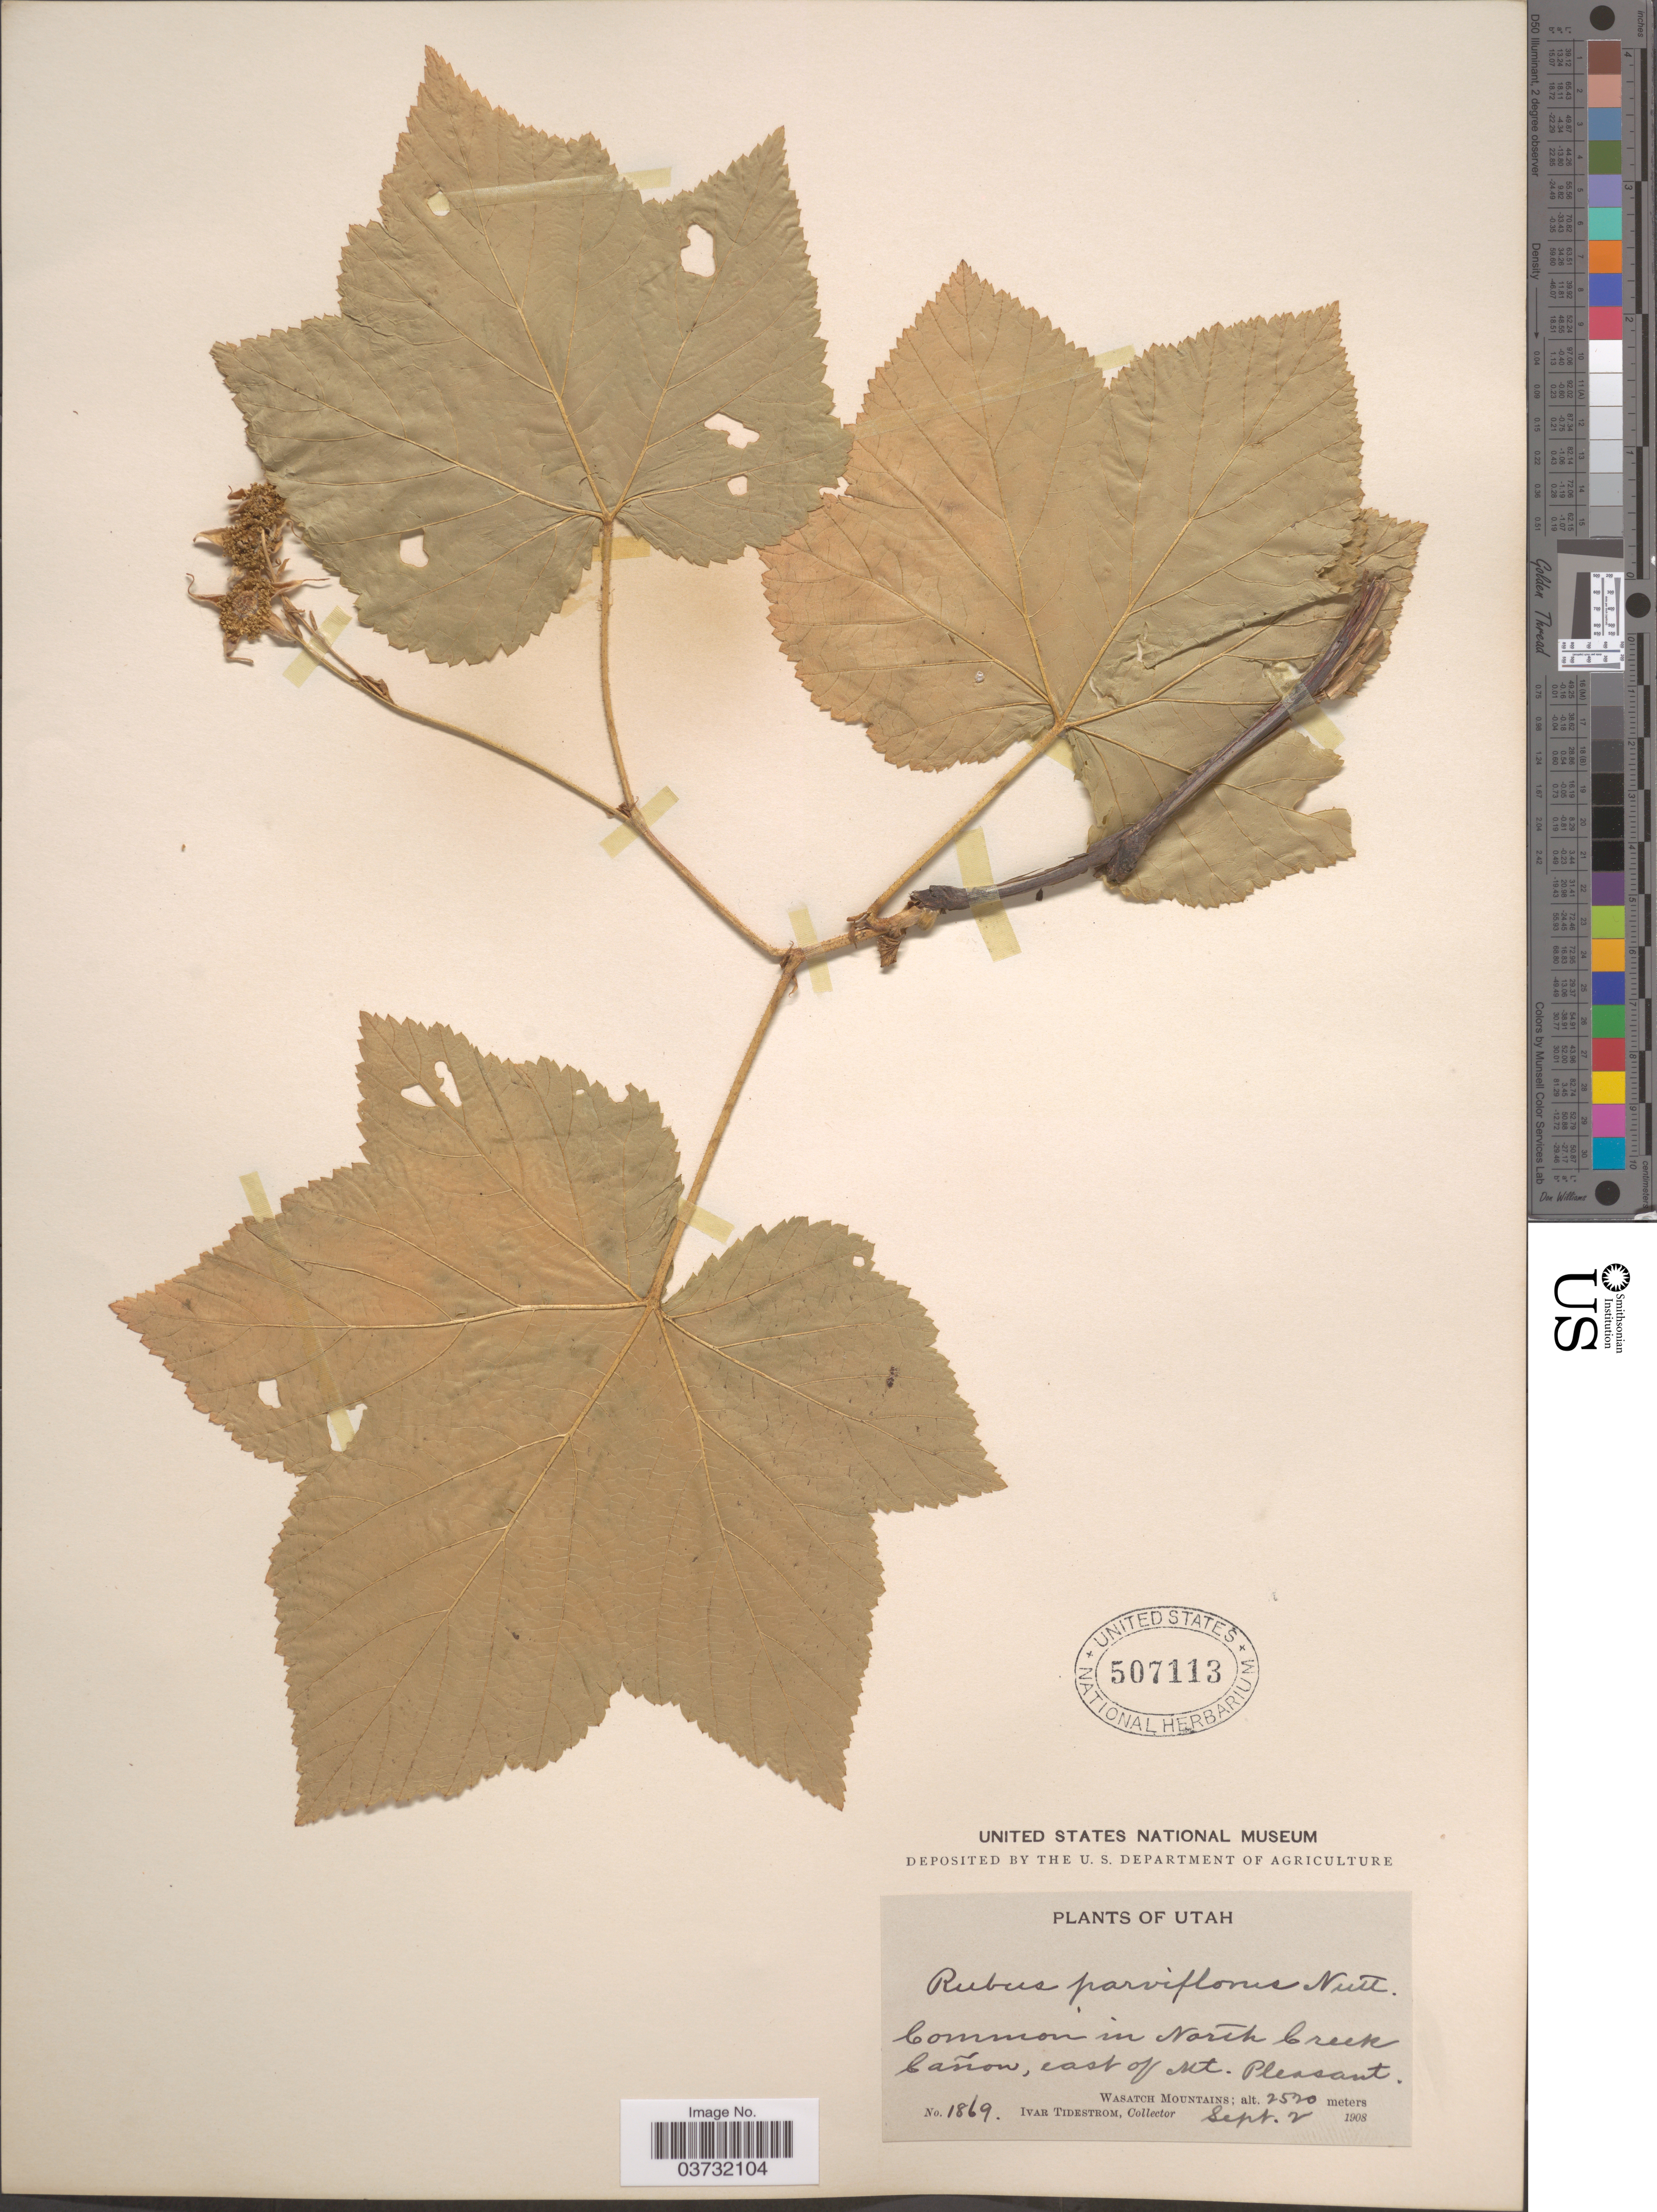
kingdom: Plantae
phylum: Tracheophyta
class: Magnoliopsida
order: Rosales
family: Rosaceae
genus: Rubus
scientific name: Rubus parviflorus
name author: Nutt.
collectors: I. F. Tidestrom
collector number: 1869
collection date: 1908-09-02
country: United States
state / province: Utah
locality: In North Creek Cañon, east of Mt. Pleasant. Wasatch Mountains.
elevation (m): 2520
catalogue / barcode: US 507113